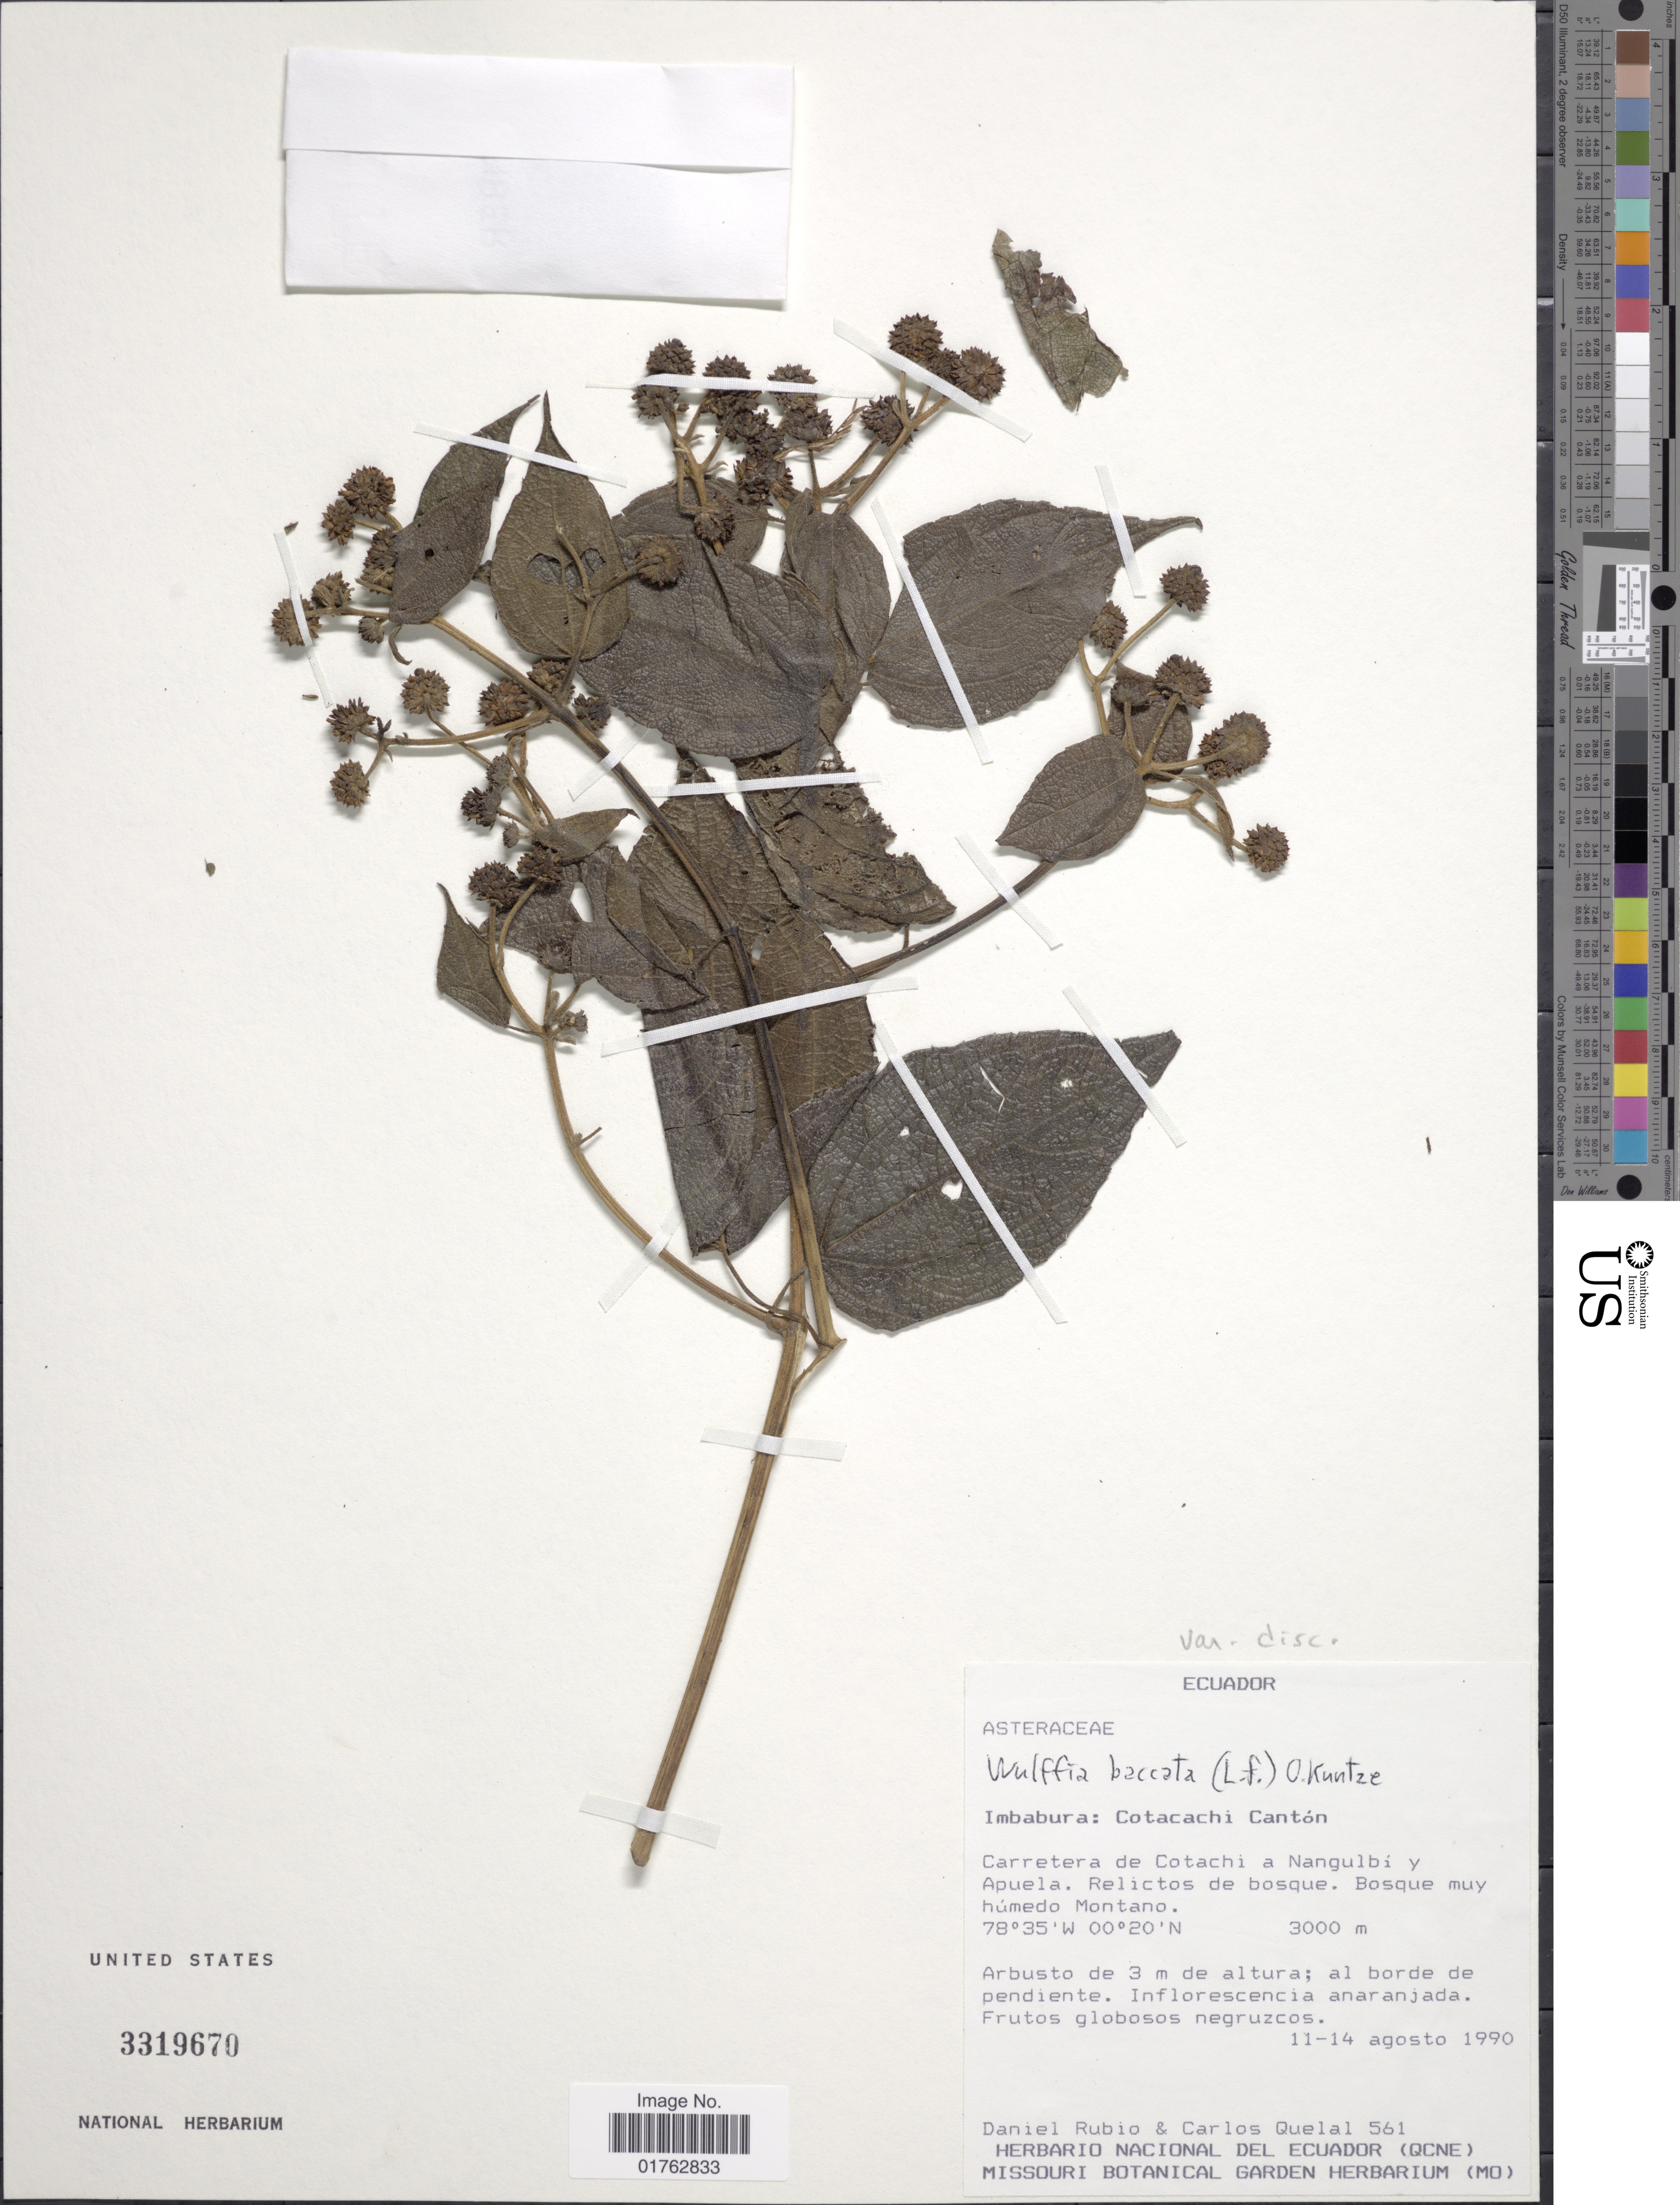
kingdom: Plantae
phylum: Tracheophyta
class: Magnoliopsida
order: Asterales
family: Asteraceae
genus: Wulffia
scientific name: Wulffia baccata var. discoidea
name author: S.F. Blake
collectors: D. Rubio & C. Quelal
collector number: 561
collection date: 1990-08-11/1990-08-14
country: Ecuador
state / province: Imbabura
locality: Cotacachi Canton, Carretera de Cotachi a Nangulbi y Apuela, Relictos de bosque Bosque muy humedo Montano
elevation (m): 3000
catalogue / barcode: US 3319670